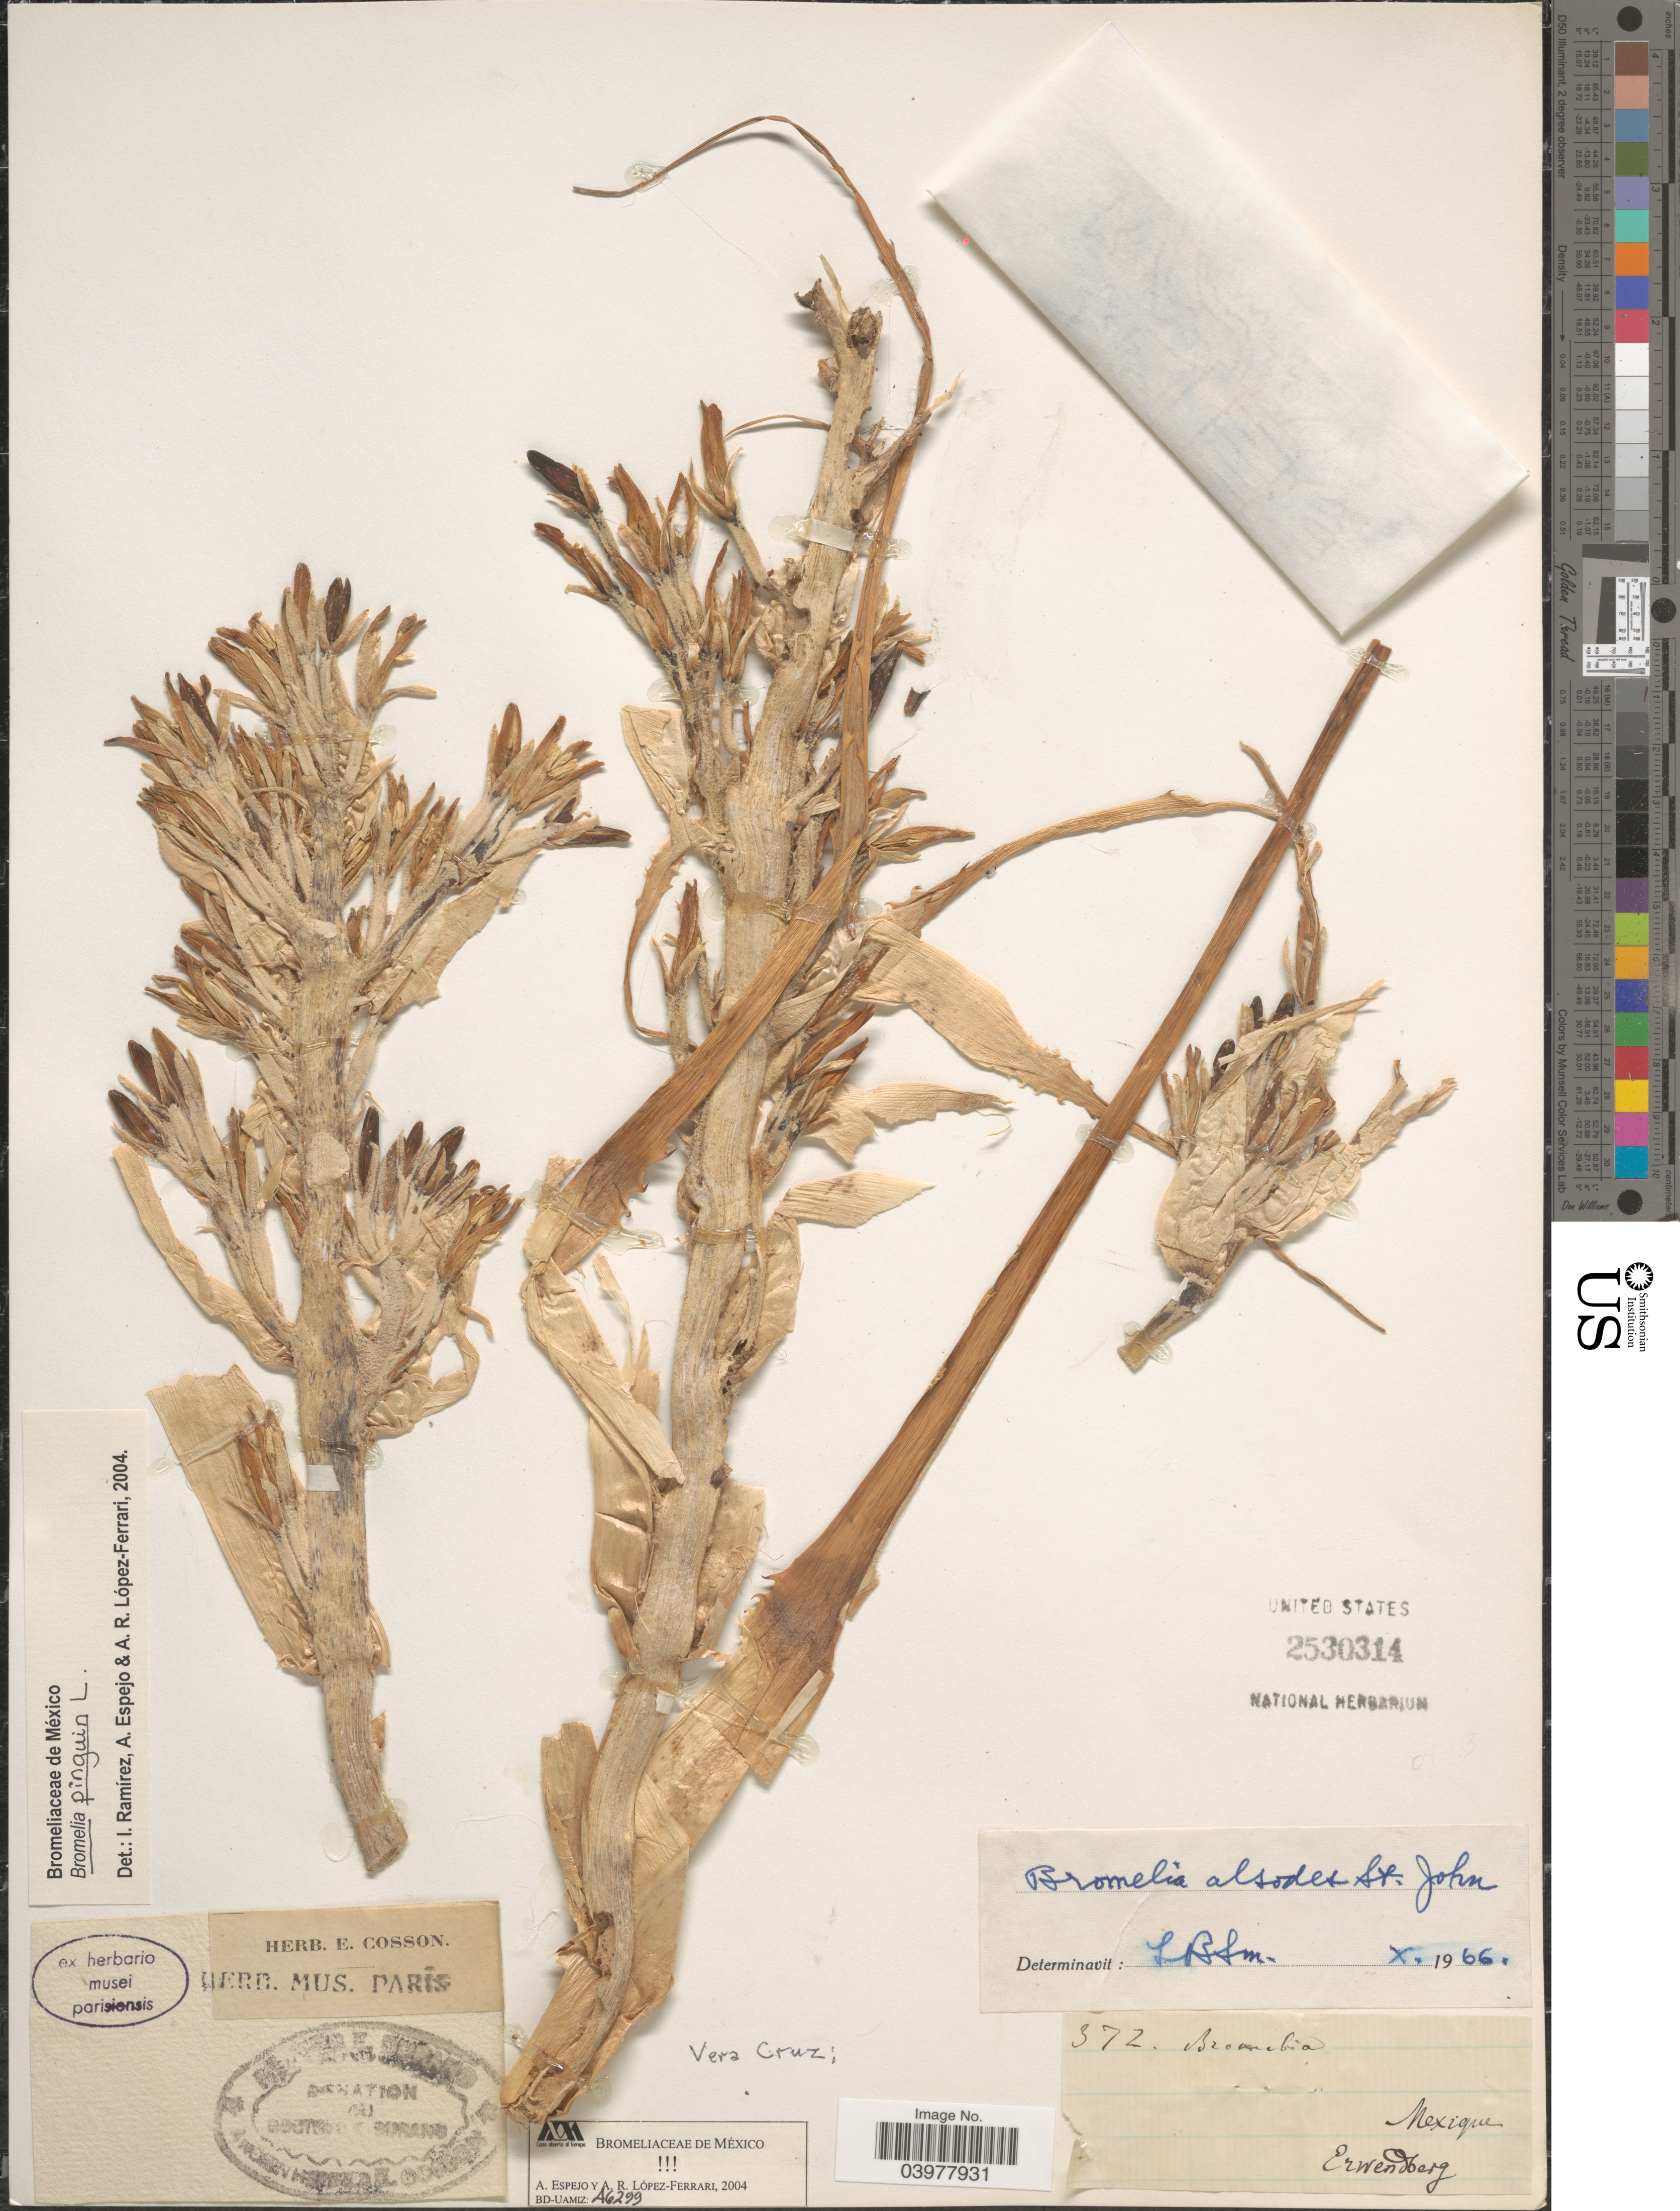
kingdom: Plantae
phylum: Tracheophyta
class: Liliopsida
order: Poales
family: Bromeliaceae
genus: Bromelia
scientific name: Bromelia pinguin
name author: L.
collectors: -. Erdwendberg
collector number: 372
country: Mexico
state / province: Veracruz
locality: Vera Cruz.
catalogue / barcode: US 2530314